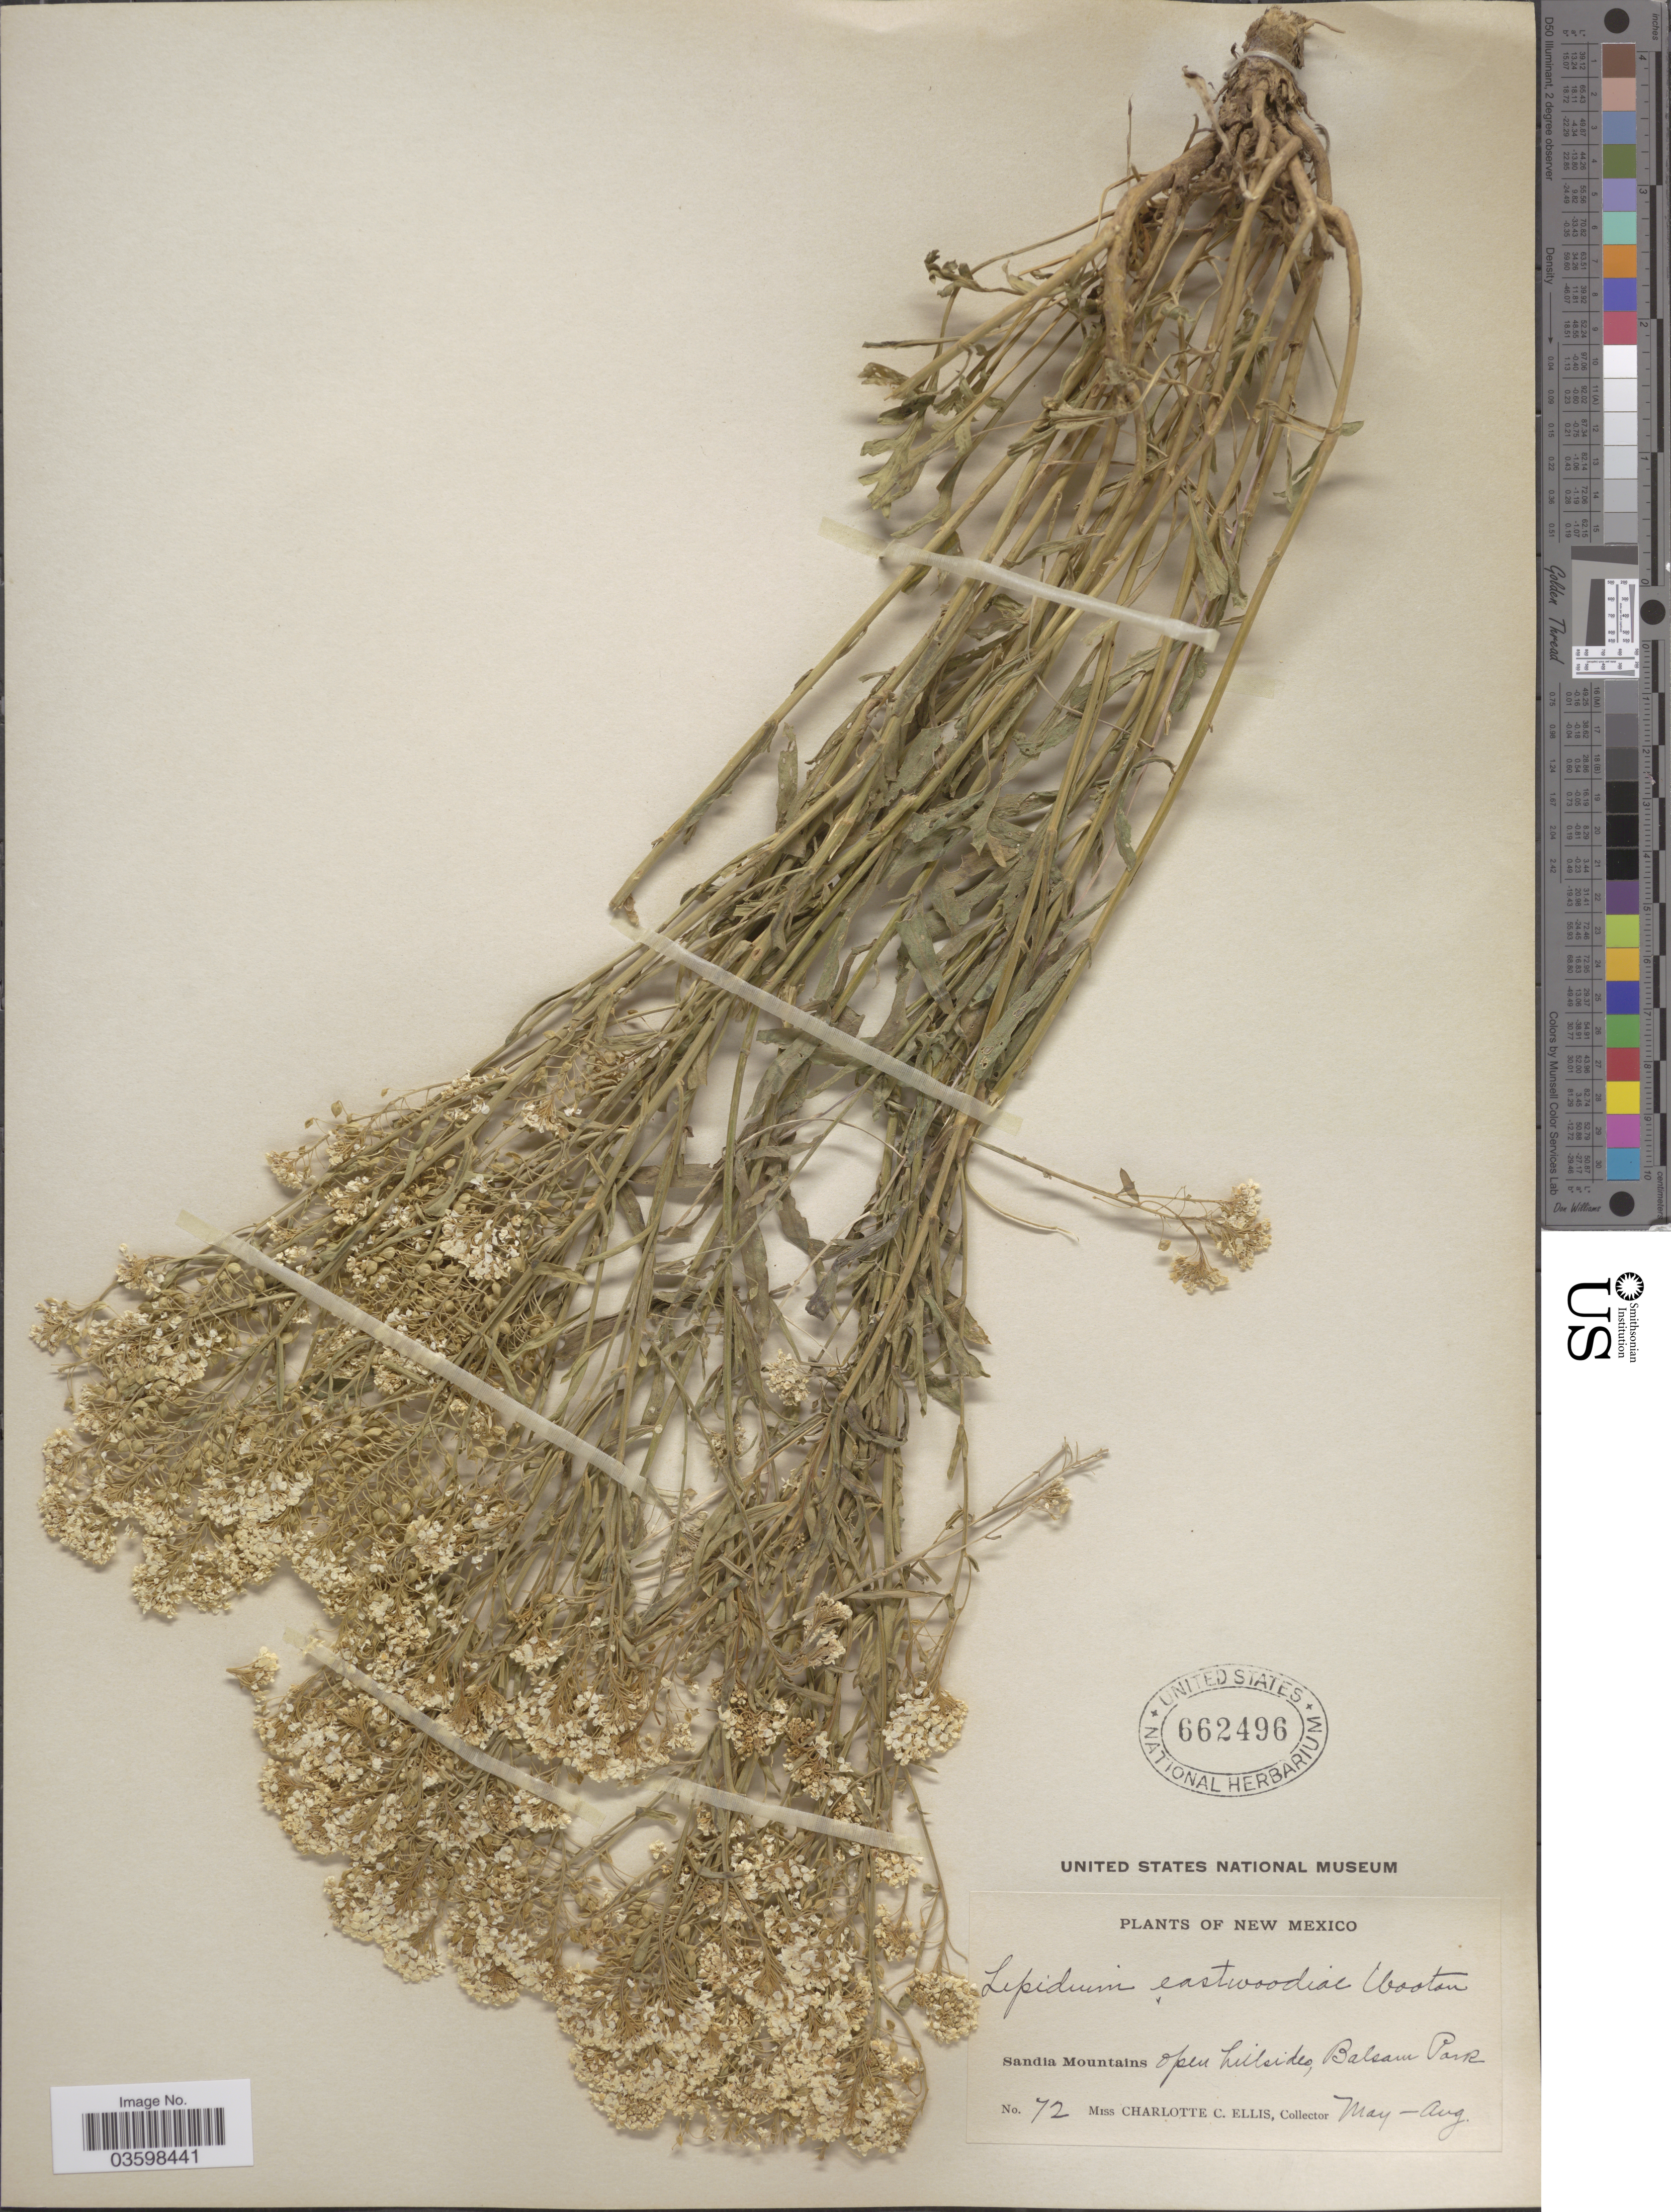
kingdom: Plantae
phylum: Tracheophyta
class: Magnoliopsida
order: Brassicales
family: Brassicaceae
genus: Lepidium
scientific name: Lepidium eastwoodiae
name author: Wooton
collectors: C. C. Ellis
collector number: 72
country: United States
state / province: New Mexico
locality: Sandia Mountains, open hillsides, Balsam Park.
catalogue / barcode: US 662496